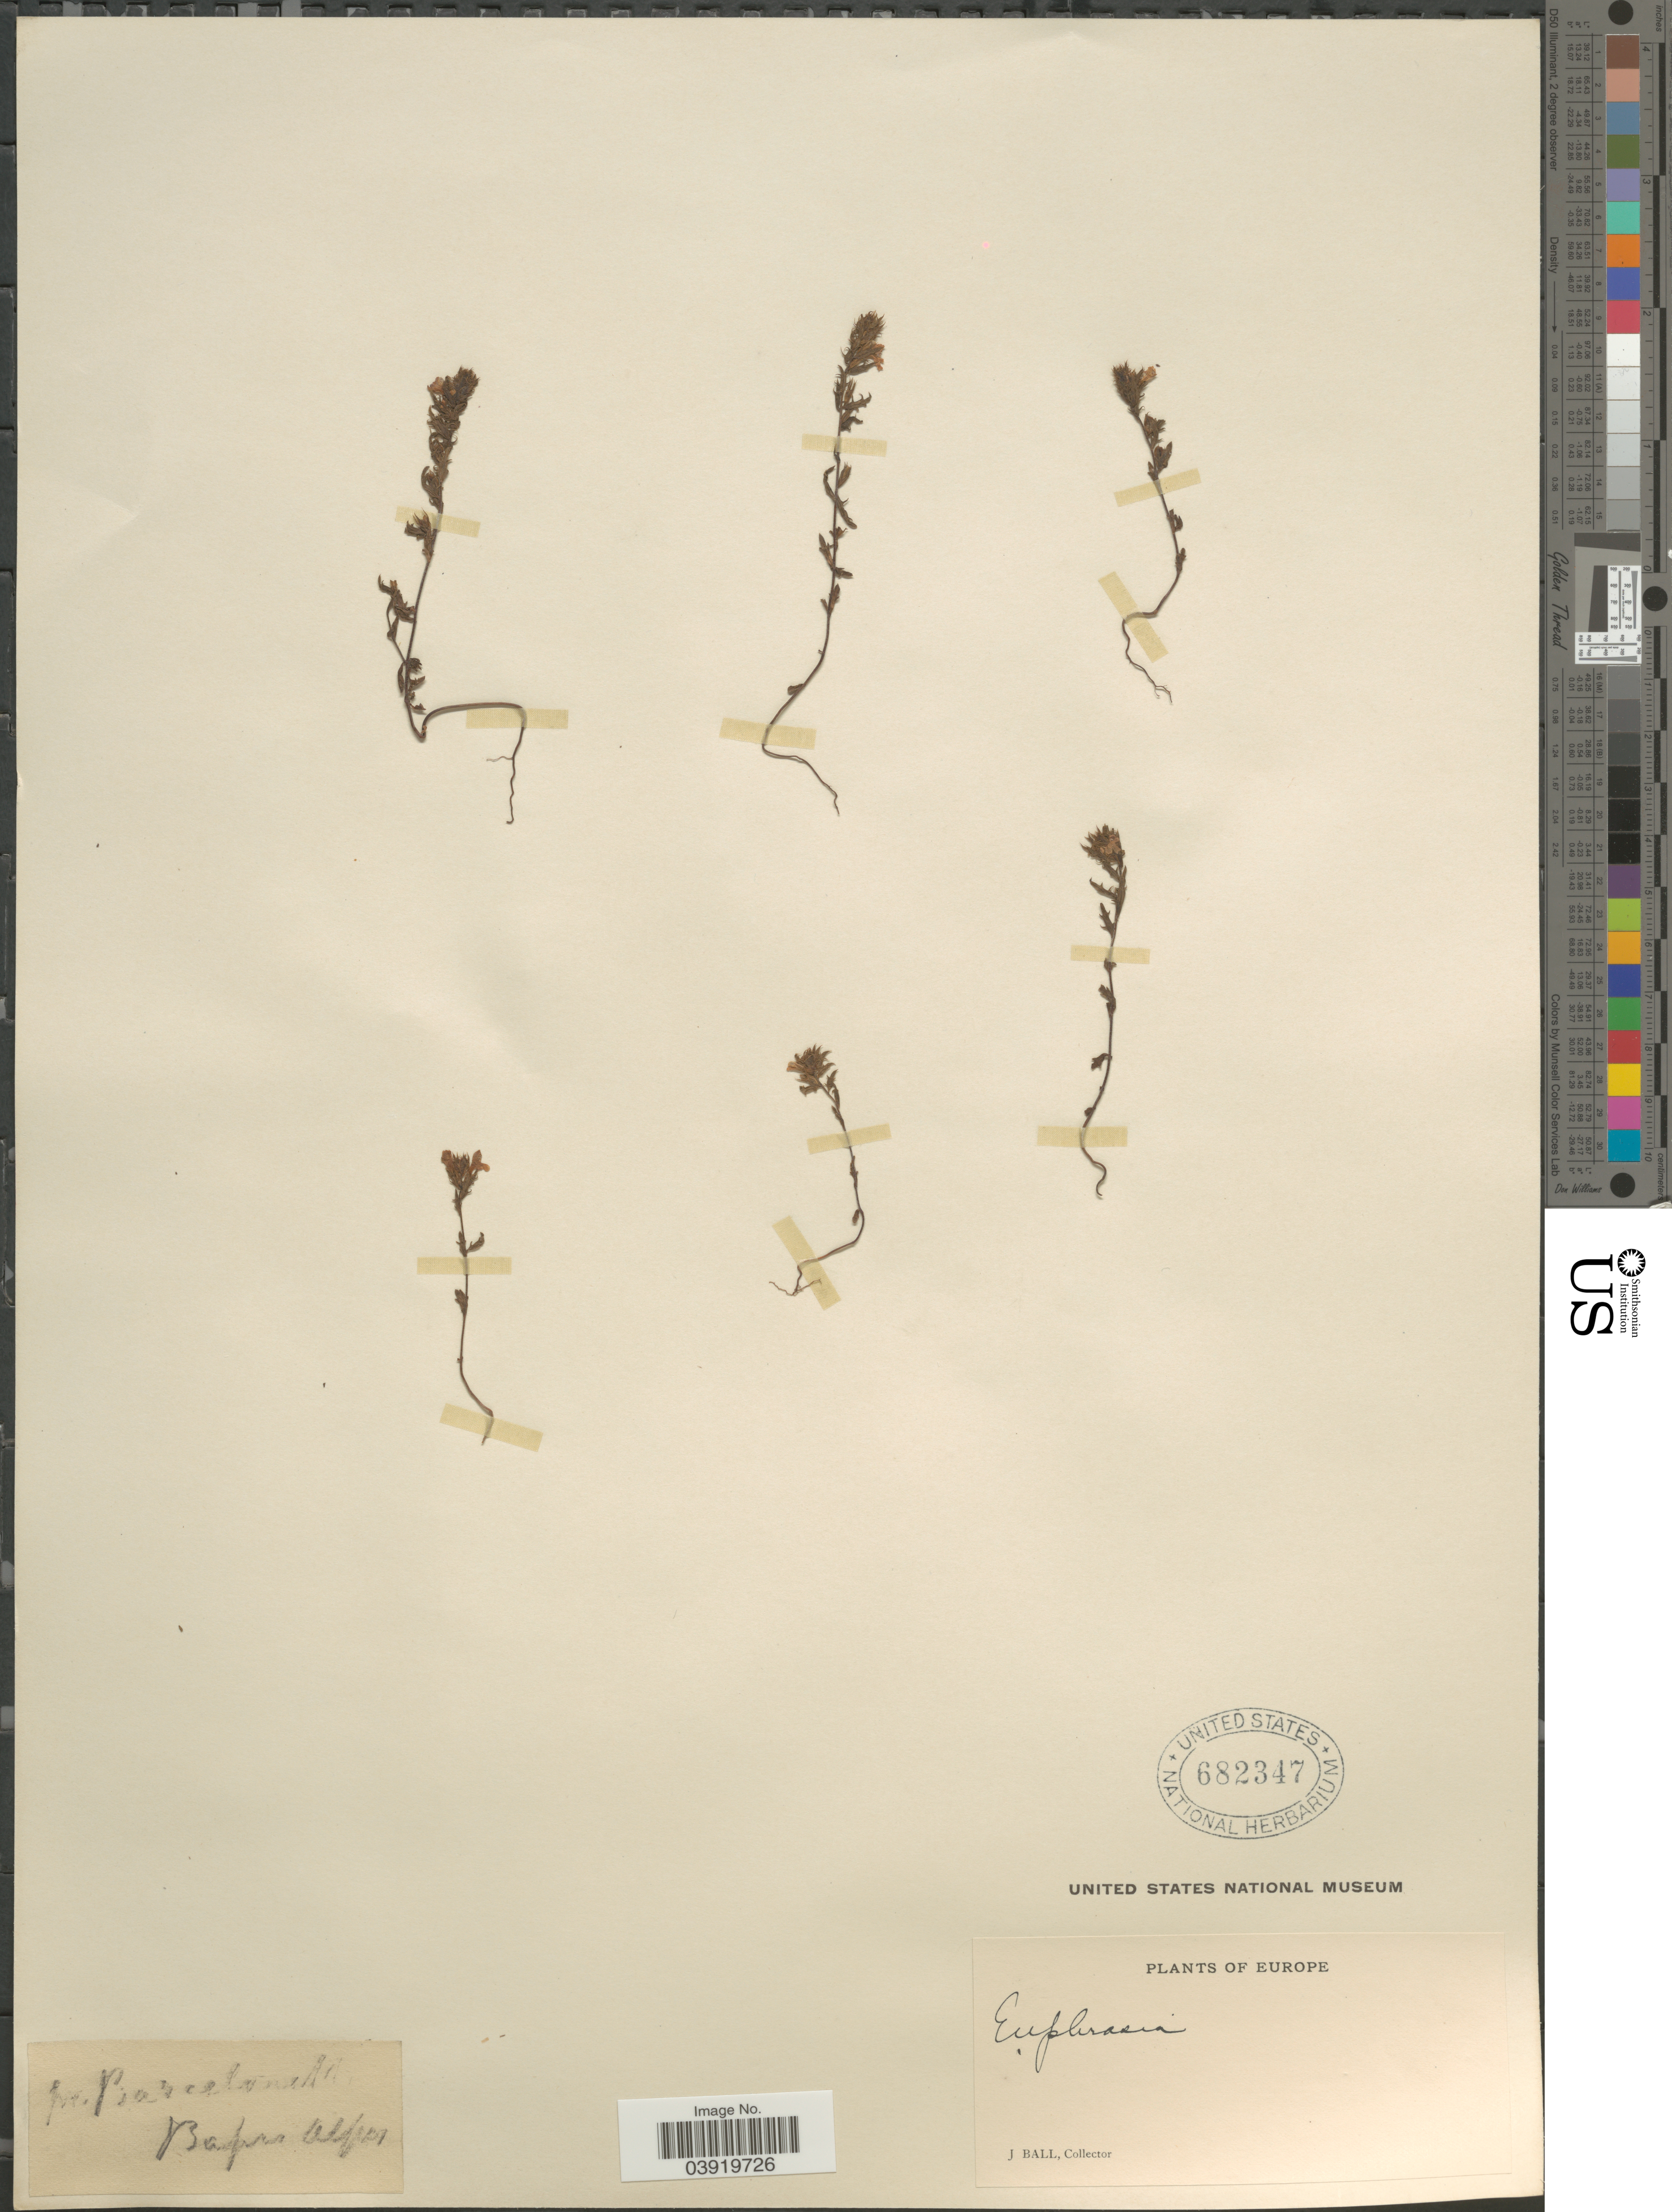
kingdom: Plantae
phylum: Tracheophyta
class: Magnoliopsida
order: Lamiales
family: Orobanchaceae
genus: Euphrasia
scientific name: Euphrasia sp.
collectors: J. Ball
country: Italy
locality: Pr. Barcalonalli. Bajro Alps. Europe.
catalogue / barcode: US 682347